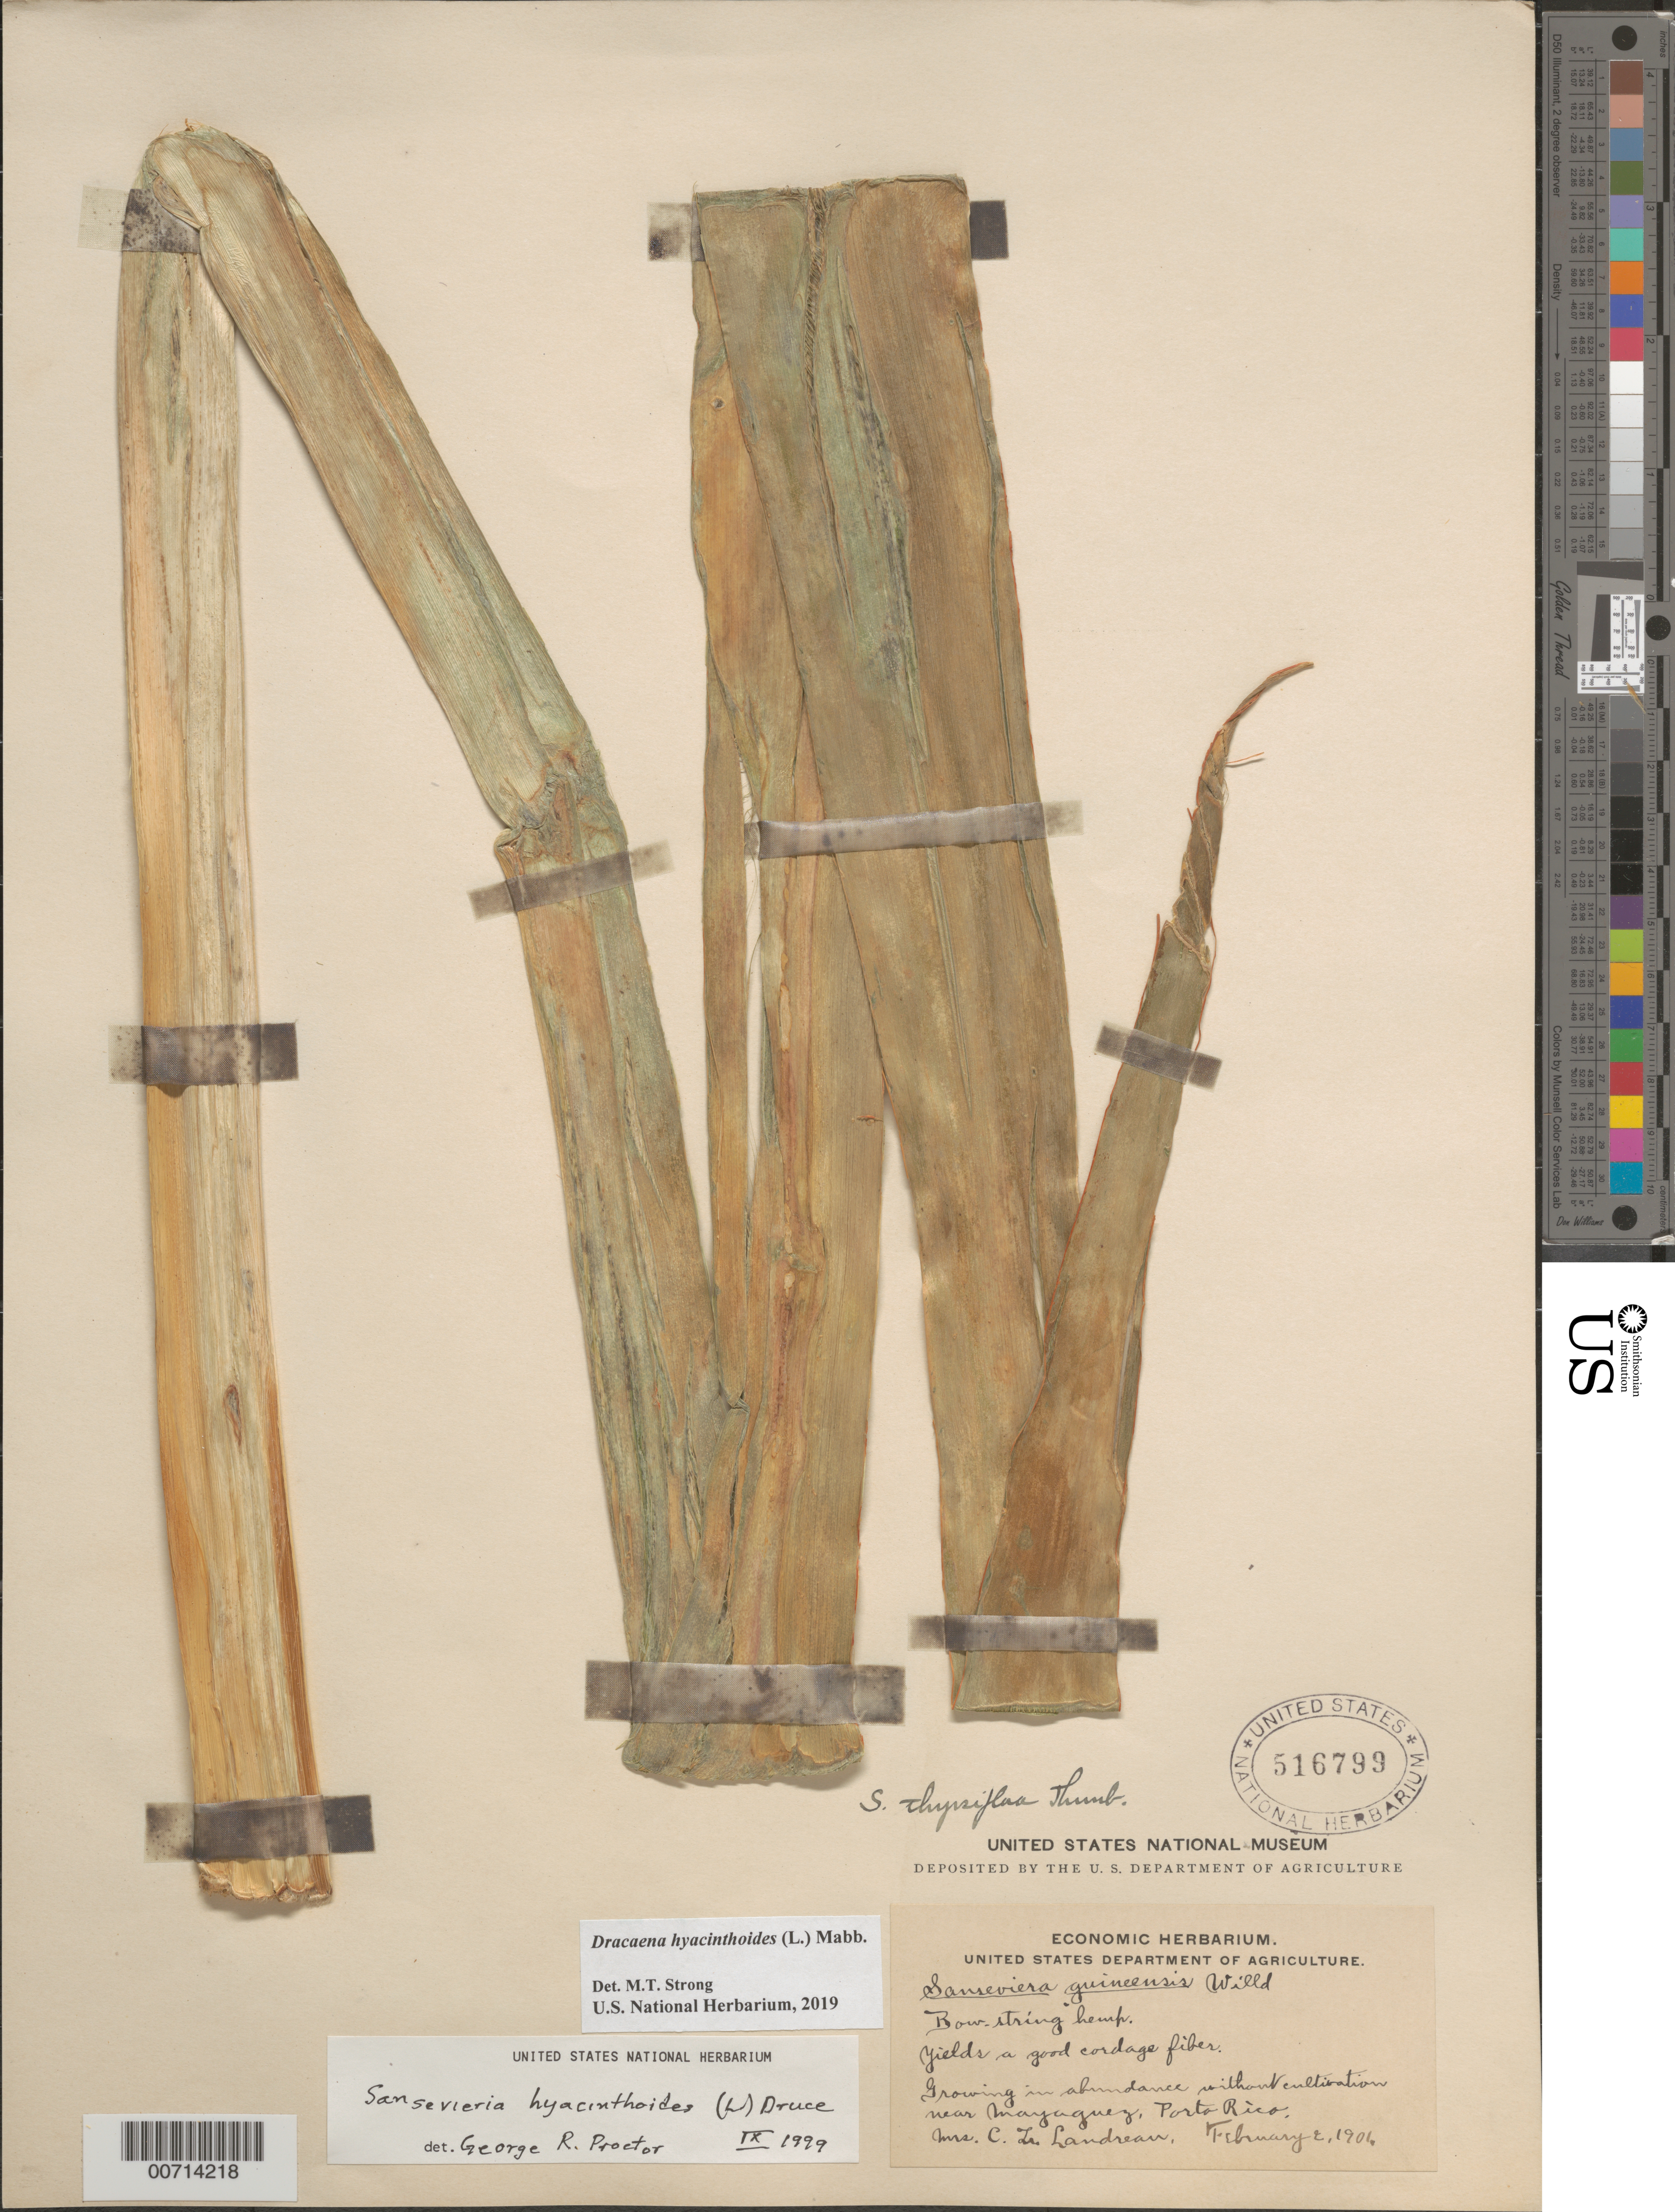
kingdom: Plantae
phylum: Tracheophyta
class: Liliopsida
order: Asparagales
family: Asparagaceae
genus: Dracaena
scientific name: Dracaena hyacinthoides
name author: (L.) Mabb.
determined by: Strong, Mark T., (BOT), Smithsonian Institution - National Museum of Natural History (UNITED STATES)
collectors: C. Landreau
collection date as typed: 02 Feb 1901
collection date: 1901-02-02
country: Puerto Rico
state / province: Mayagüez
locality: Mayaguez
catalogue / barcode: US 516799